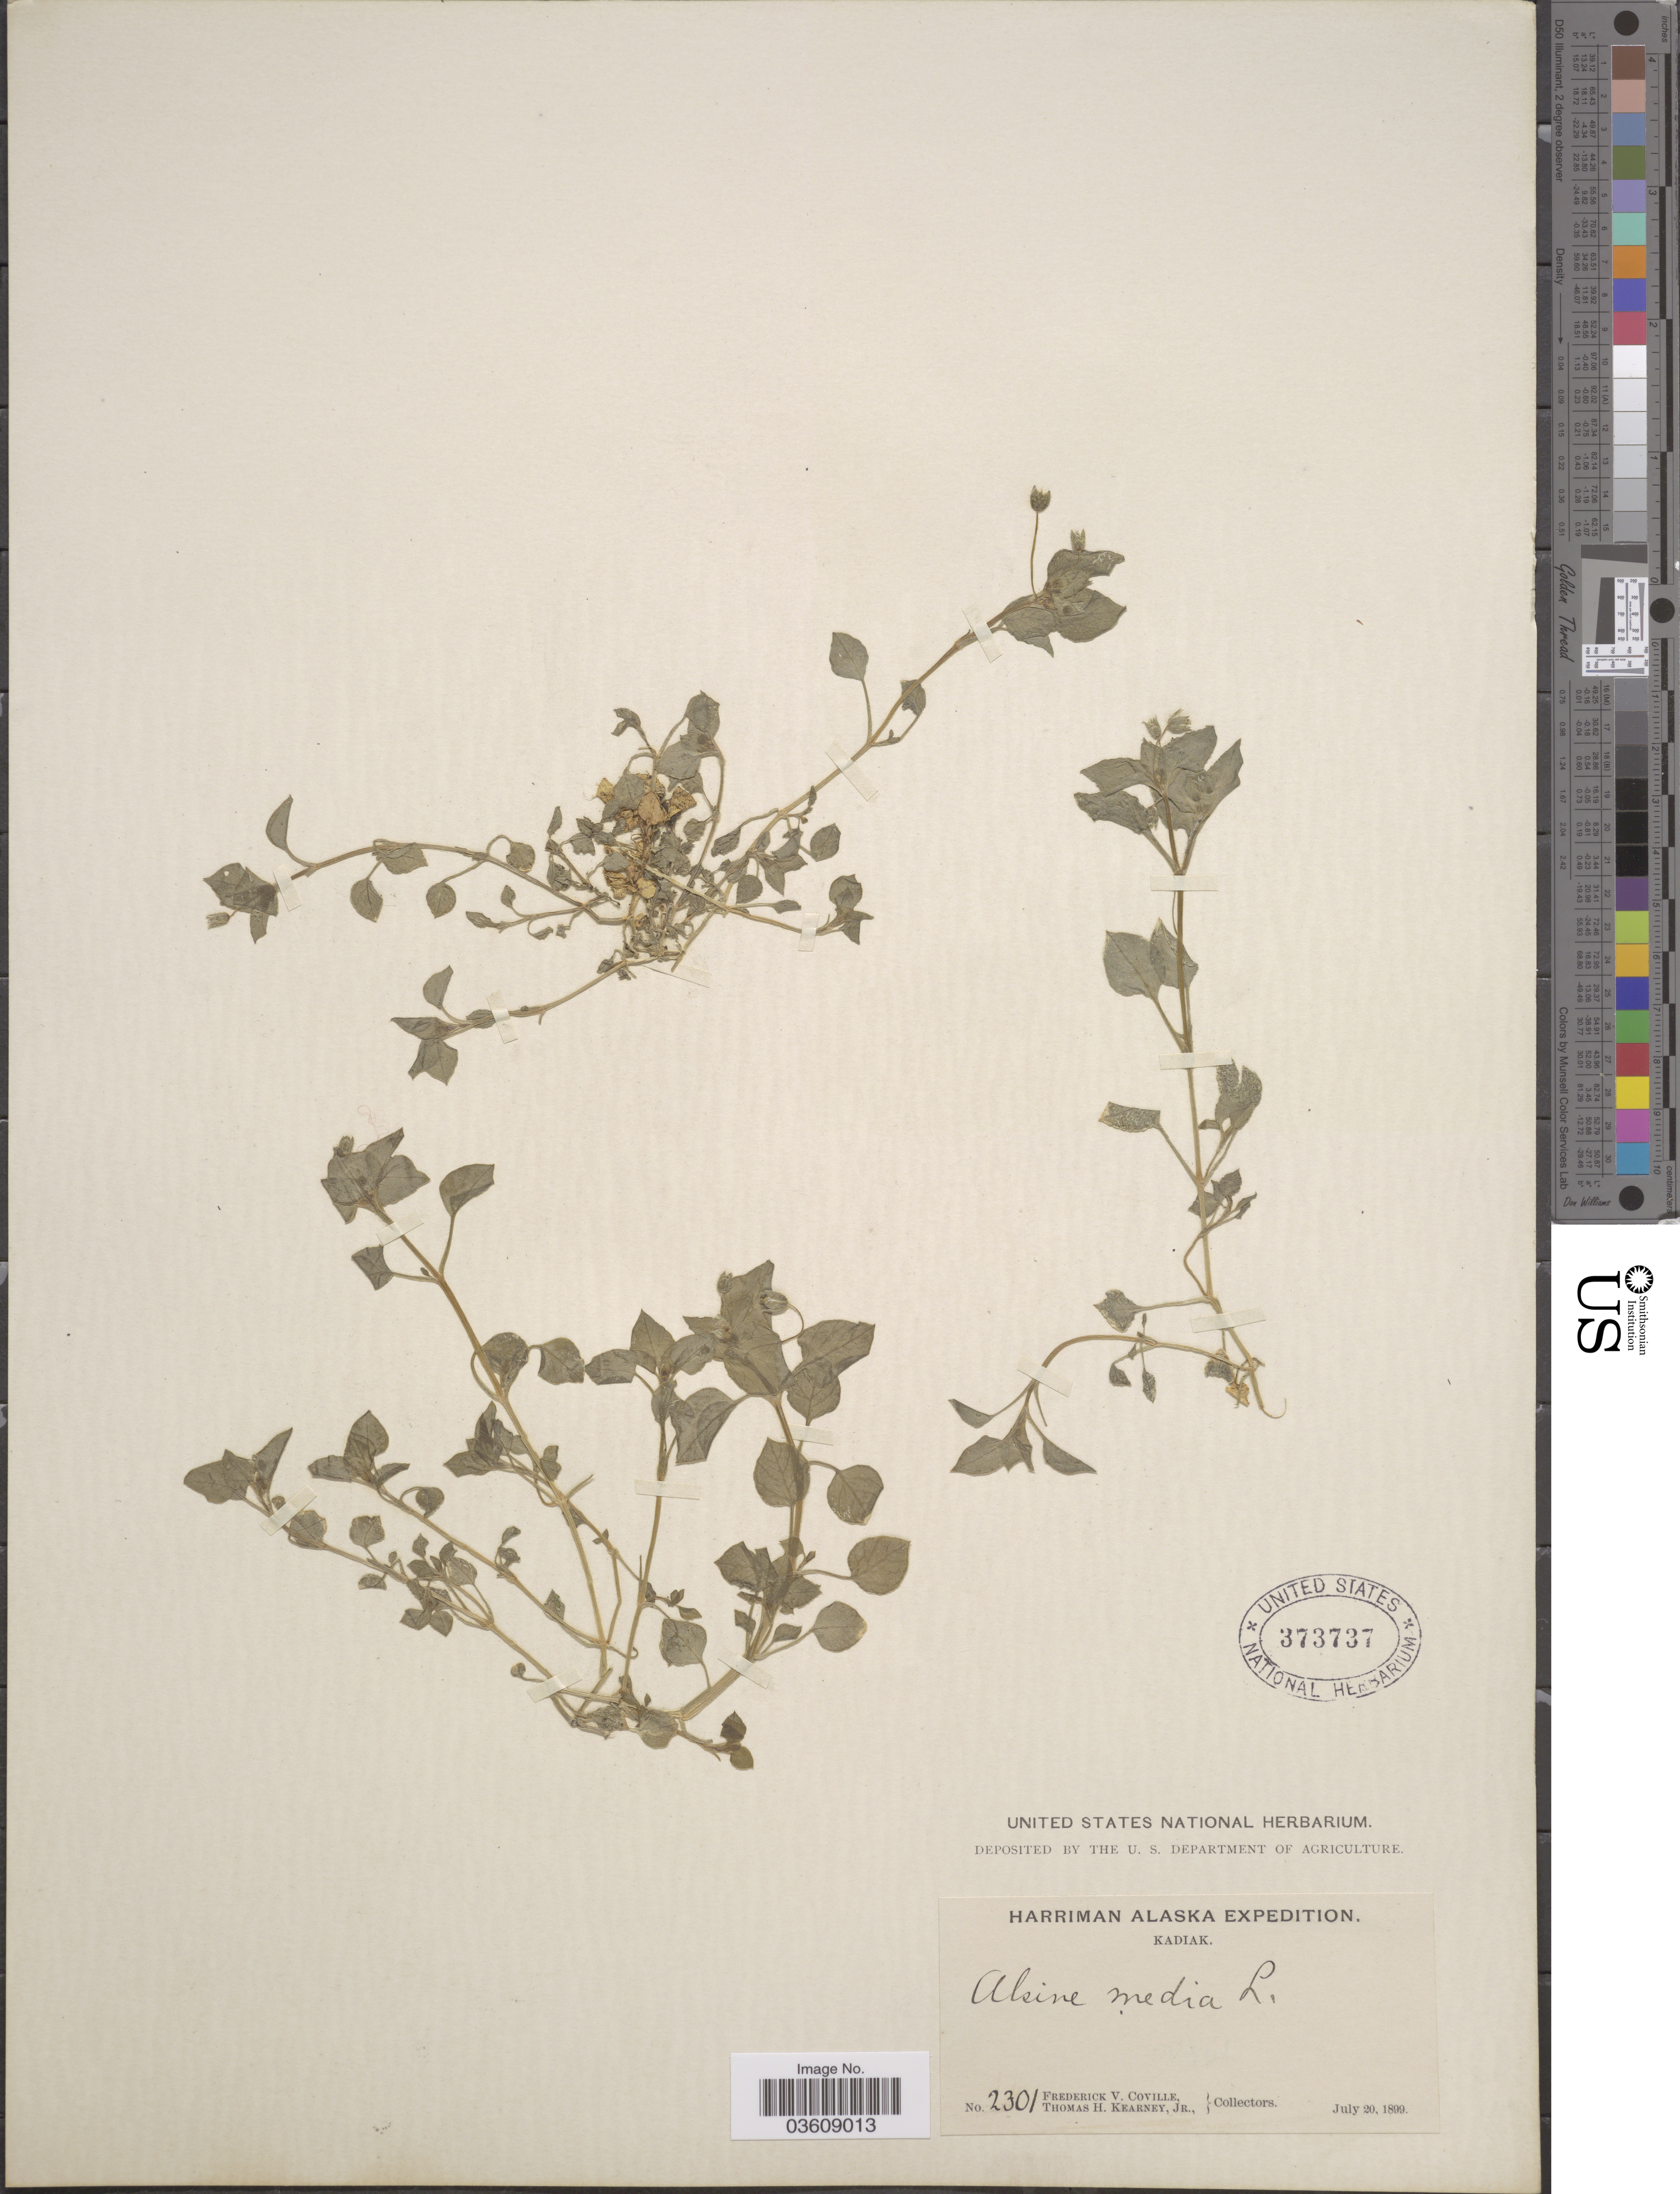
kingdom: Plantae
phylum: Tracheophyta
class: Magnoliopsida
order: Caryophyllales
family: Caryophyllaceae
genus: Stellaria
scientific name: Stellaria media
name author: (L.) Vill.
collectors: F. V. Coville & T. H. Kearney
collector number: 2301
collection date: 1899-07-20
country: United States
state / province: Alaska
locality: Kadiak.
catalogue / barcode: US 373737